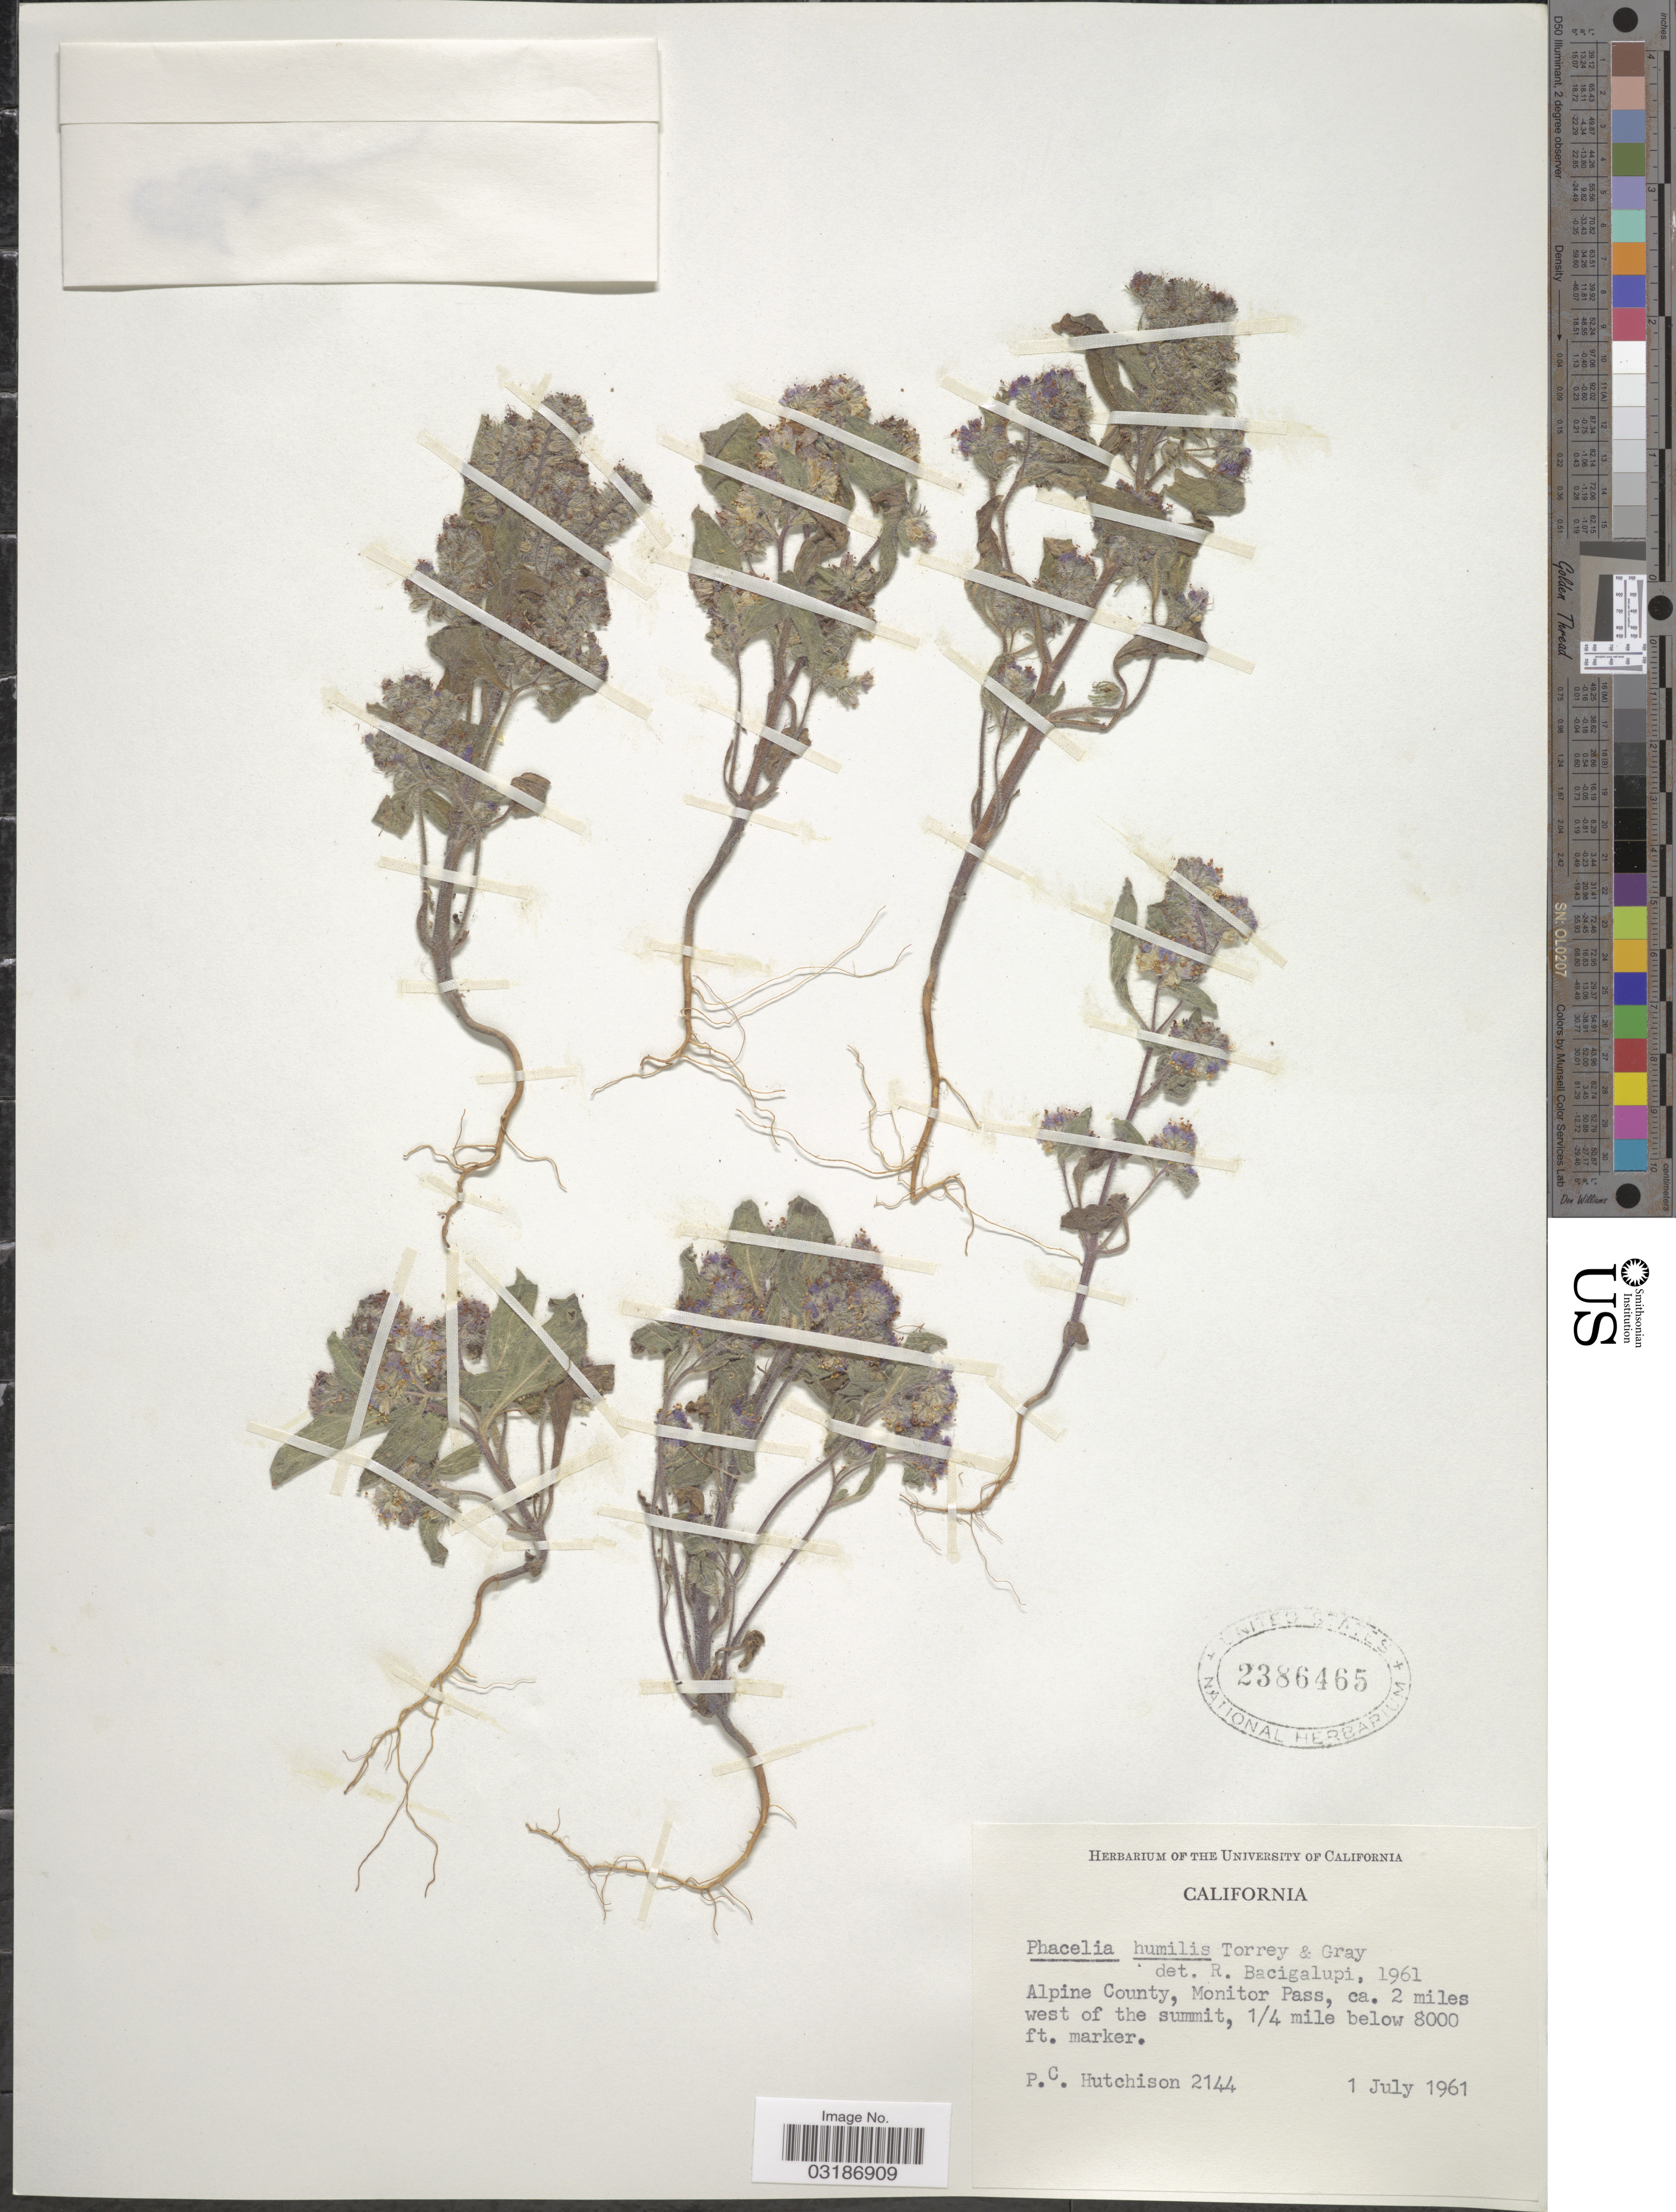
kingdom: Plantae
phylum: Tracheophyta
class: Magnoliopsida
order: Boraginales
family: Hydrophyllaceae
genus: Phacelia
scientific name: Phacelia humilis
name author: Torr. & A. Gray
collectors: P. C. Hutchison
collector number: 2144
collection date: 1961-07-01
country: United States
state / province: California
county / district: Alpine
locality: Alpine County, Monitor Pass, ca. 2 miles west of the summit, 1/4 mile.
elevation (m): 2438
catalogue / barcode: US 2386465